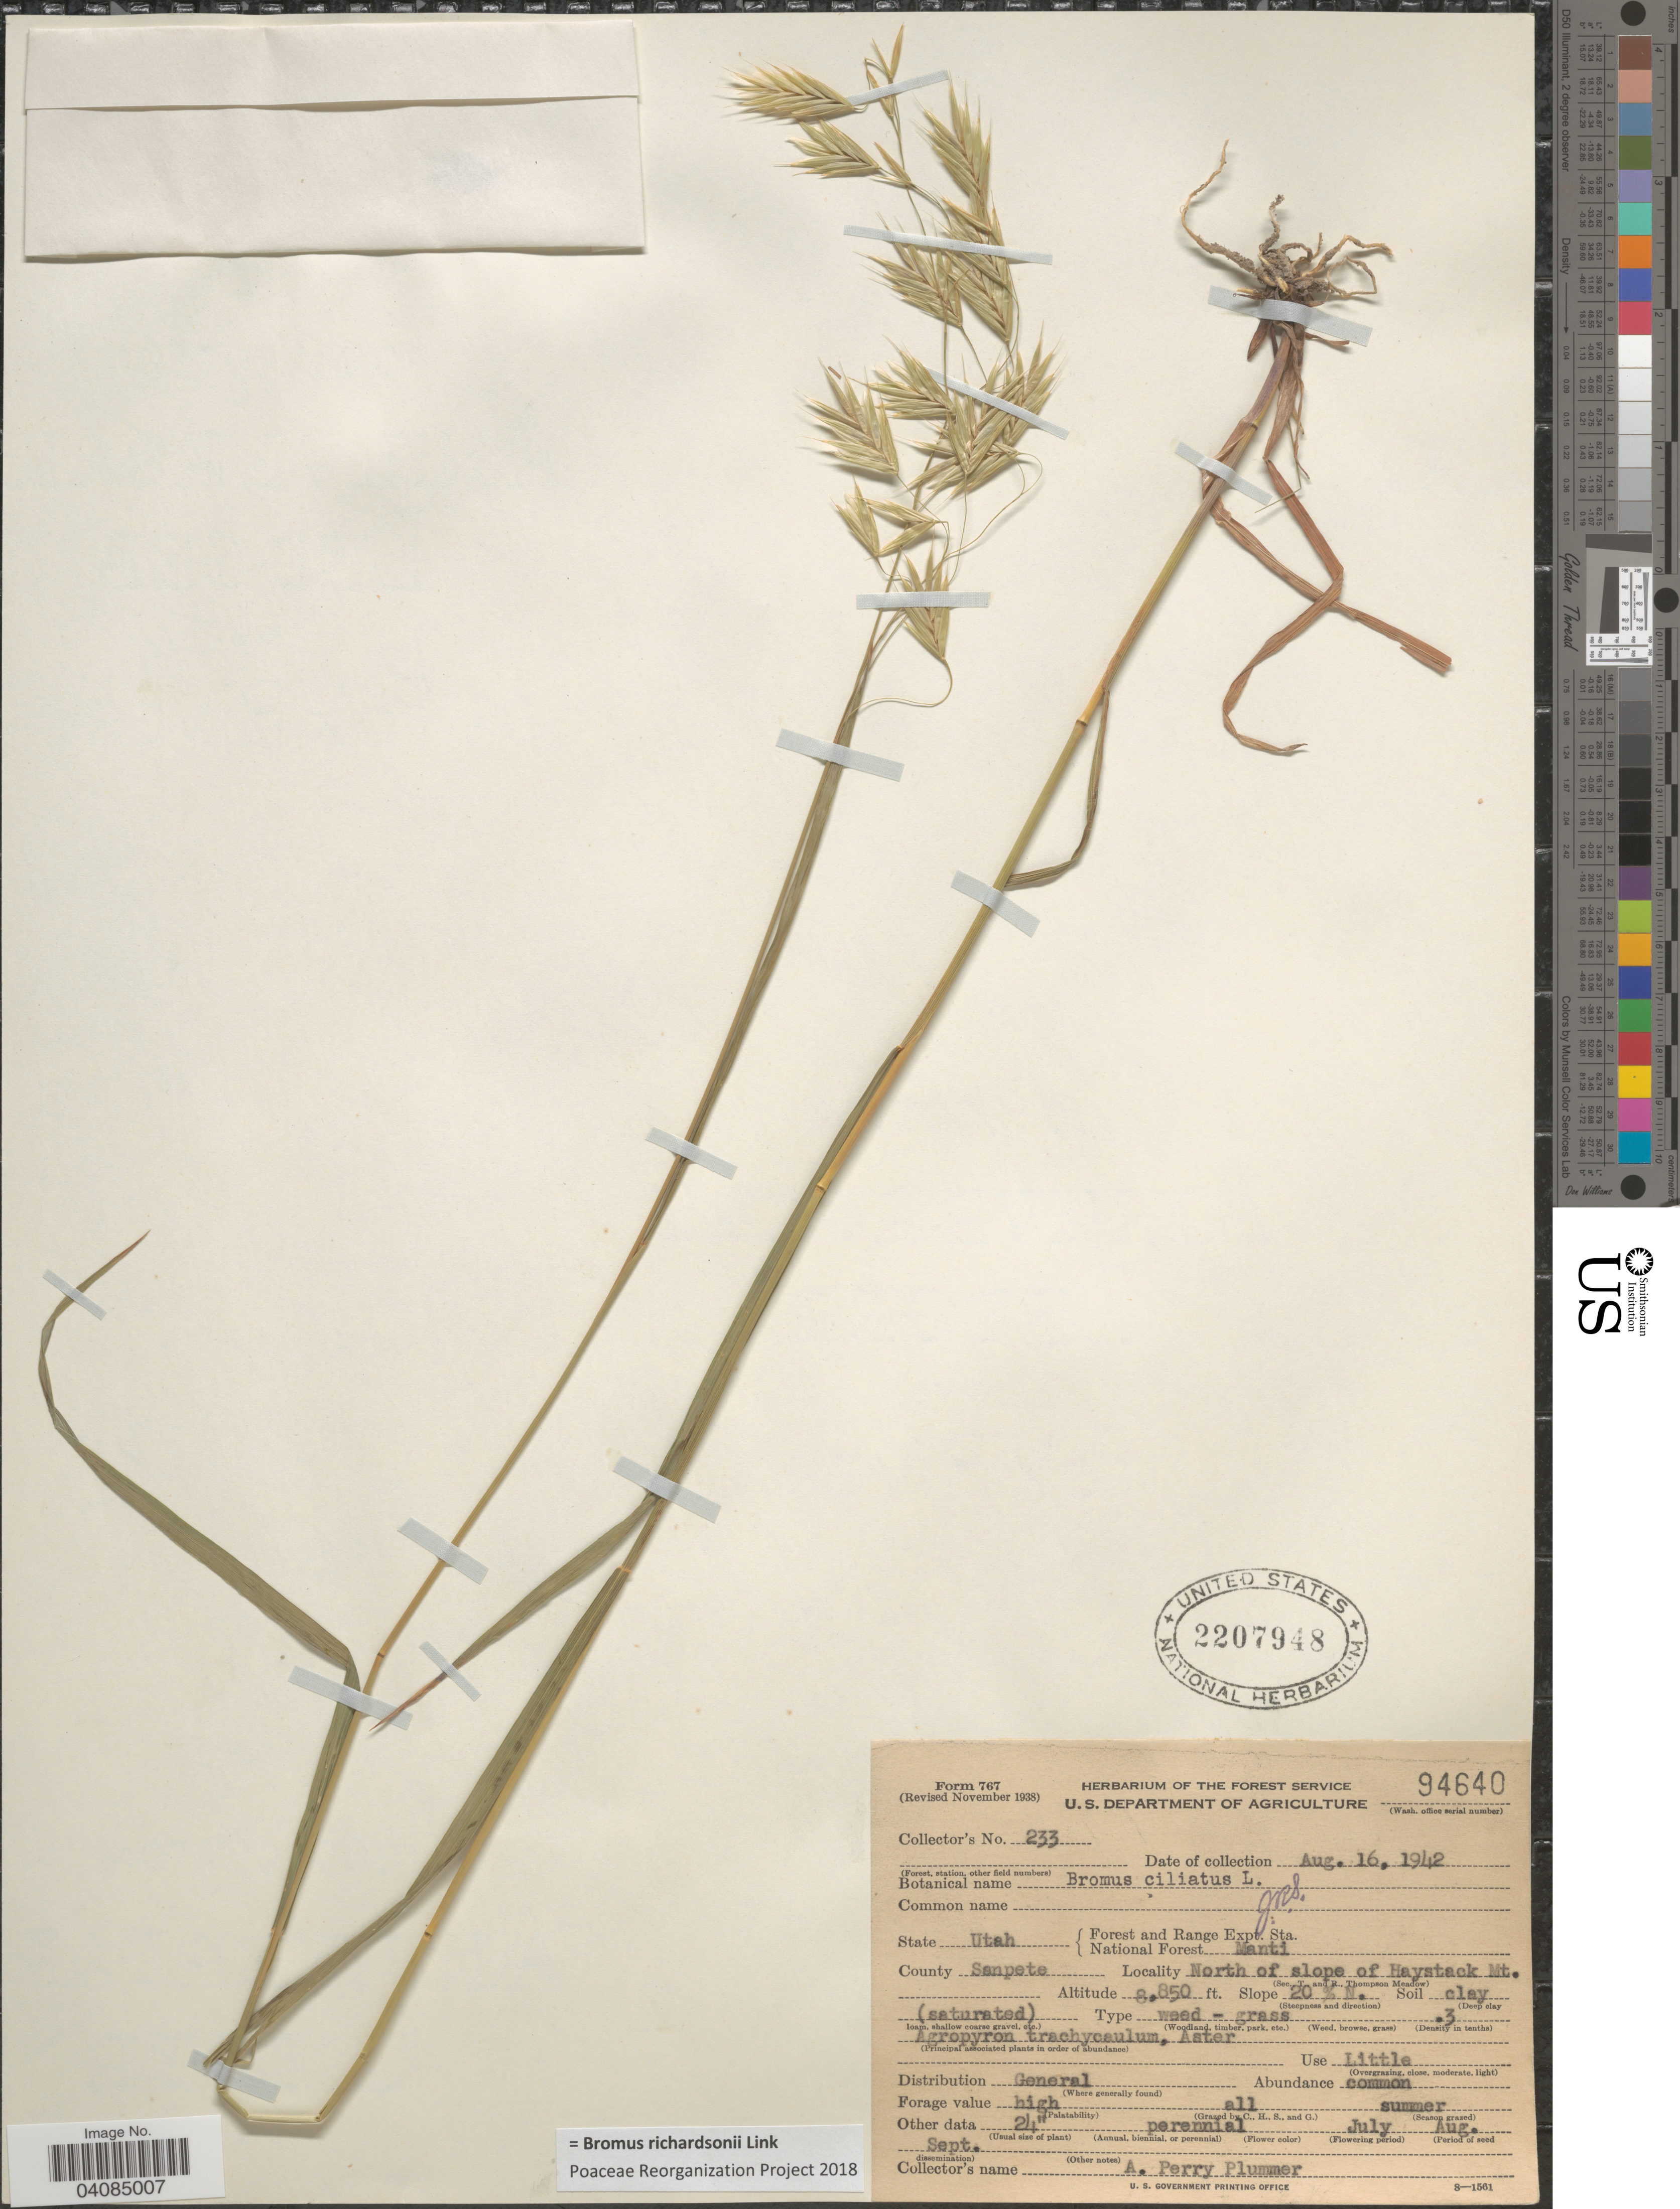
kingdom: Plantae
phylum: Tracheophyta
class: Liliopsida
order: Poales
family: Poaceae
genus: Bromus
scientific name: Bromus racemosus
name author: L.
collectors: A. Plummer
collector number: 233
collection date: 1942-08-16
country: United States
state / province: Utah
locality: Forest and Range Expt. Sta. National Forest Manti. County Sanpete. North of slope of Haystack Mt.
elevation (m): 2697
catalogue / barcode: US 2207948